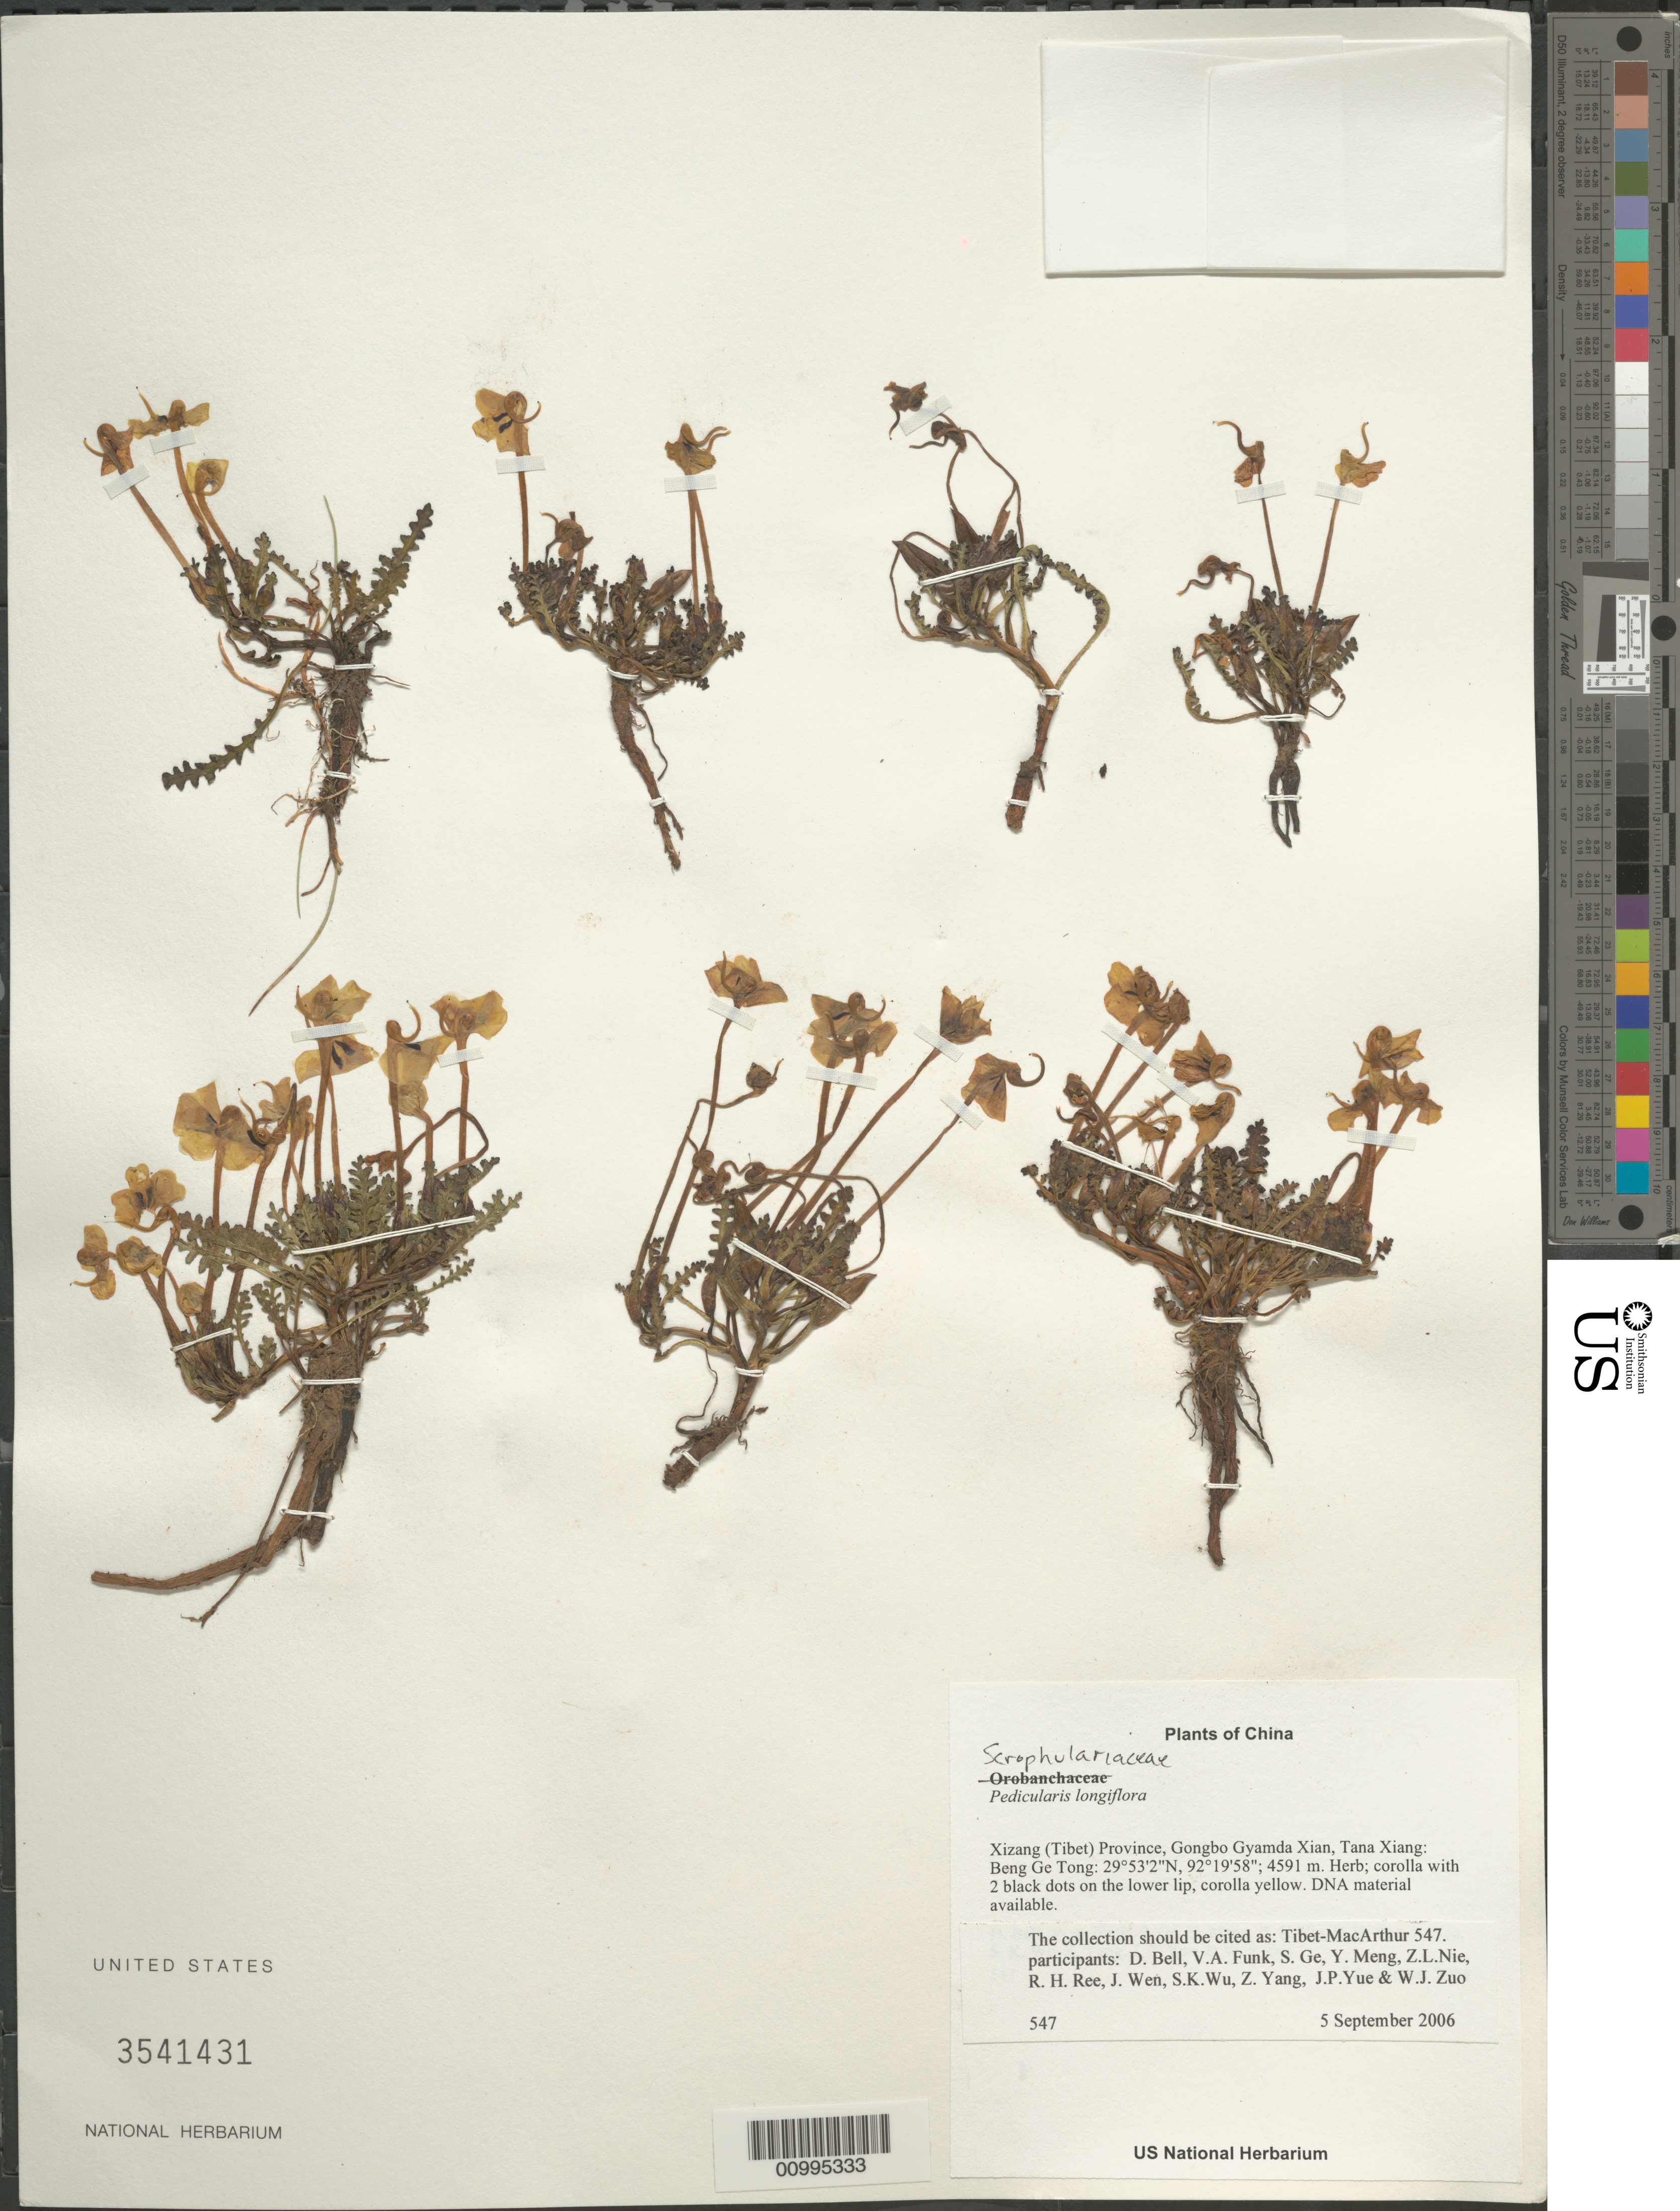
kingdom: Plantae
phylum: Tracheophyta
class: Magnoliopsida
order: Lamiales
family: Orobanchaceae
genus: Pedicularis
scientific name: Pedicularis longiflora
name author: Rudolph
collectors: Tibet-MacArthur, D. A. Bell, V. Funk, S. Ge, Y. Meng, Z. Nie, R. Ree, J. Wen, S. K. Wu, Z. Yang, J. Yue & W. Zuo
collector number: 547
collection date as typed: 05 Sep 2006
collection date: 2006-09-05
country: China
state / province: Xizang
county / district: Gongbo Gyamda Xian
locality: Tana Xiang: Beng Ge Tong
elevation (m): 4591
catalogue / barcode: US 3541431